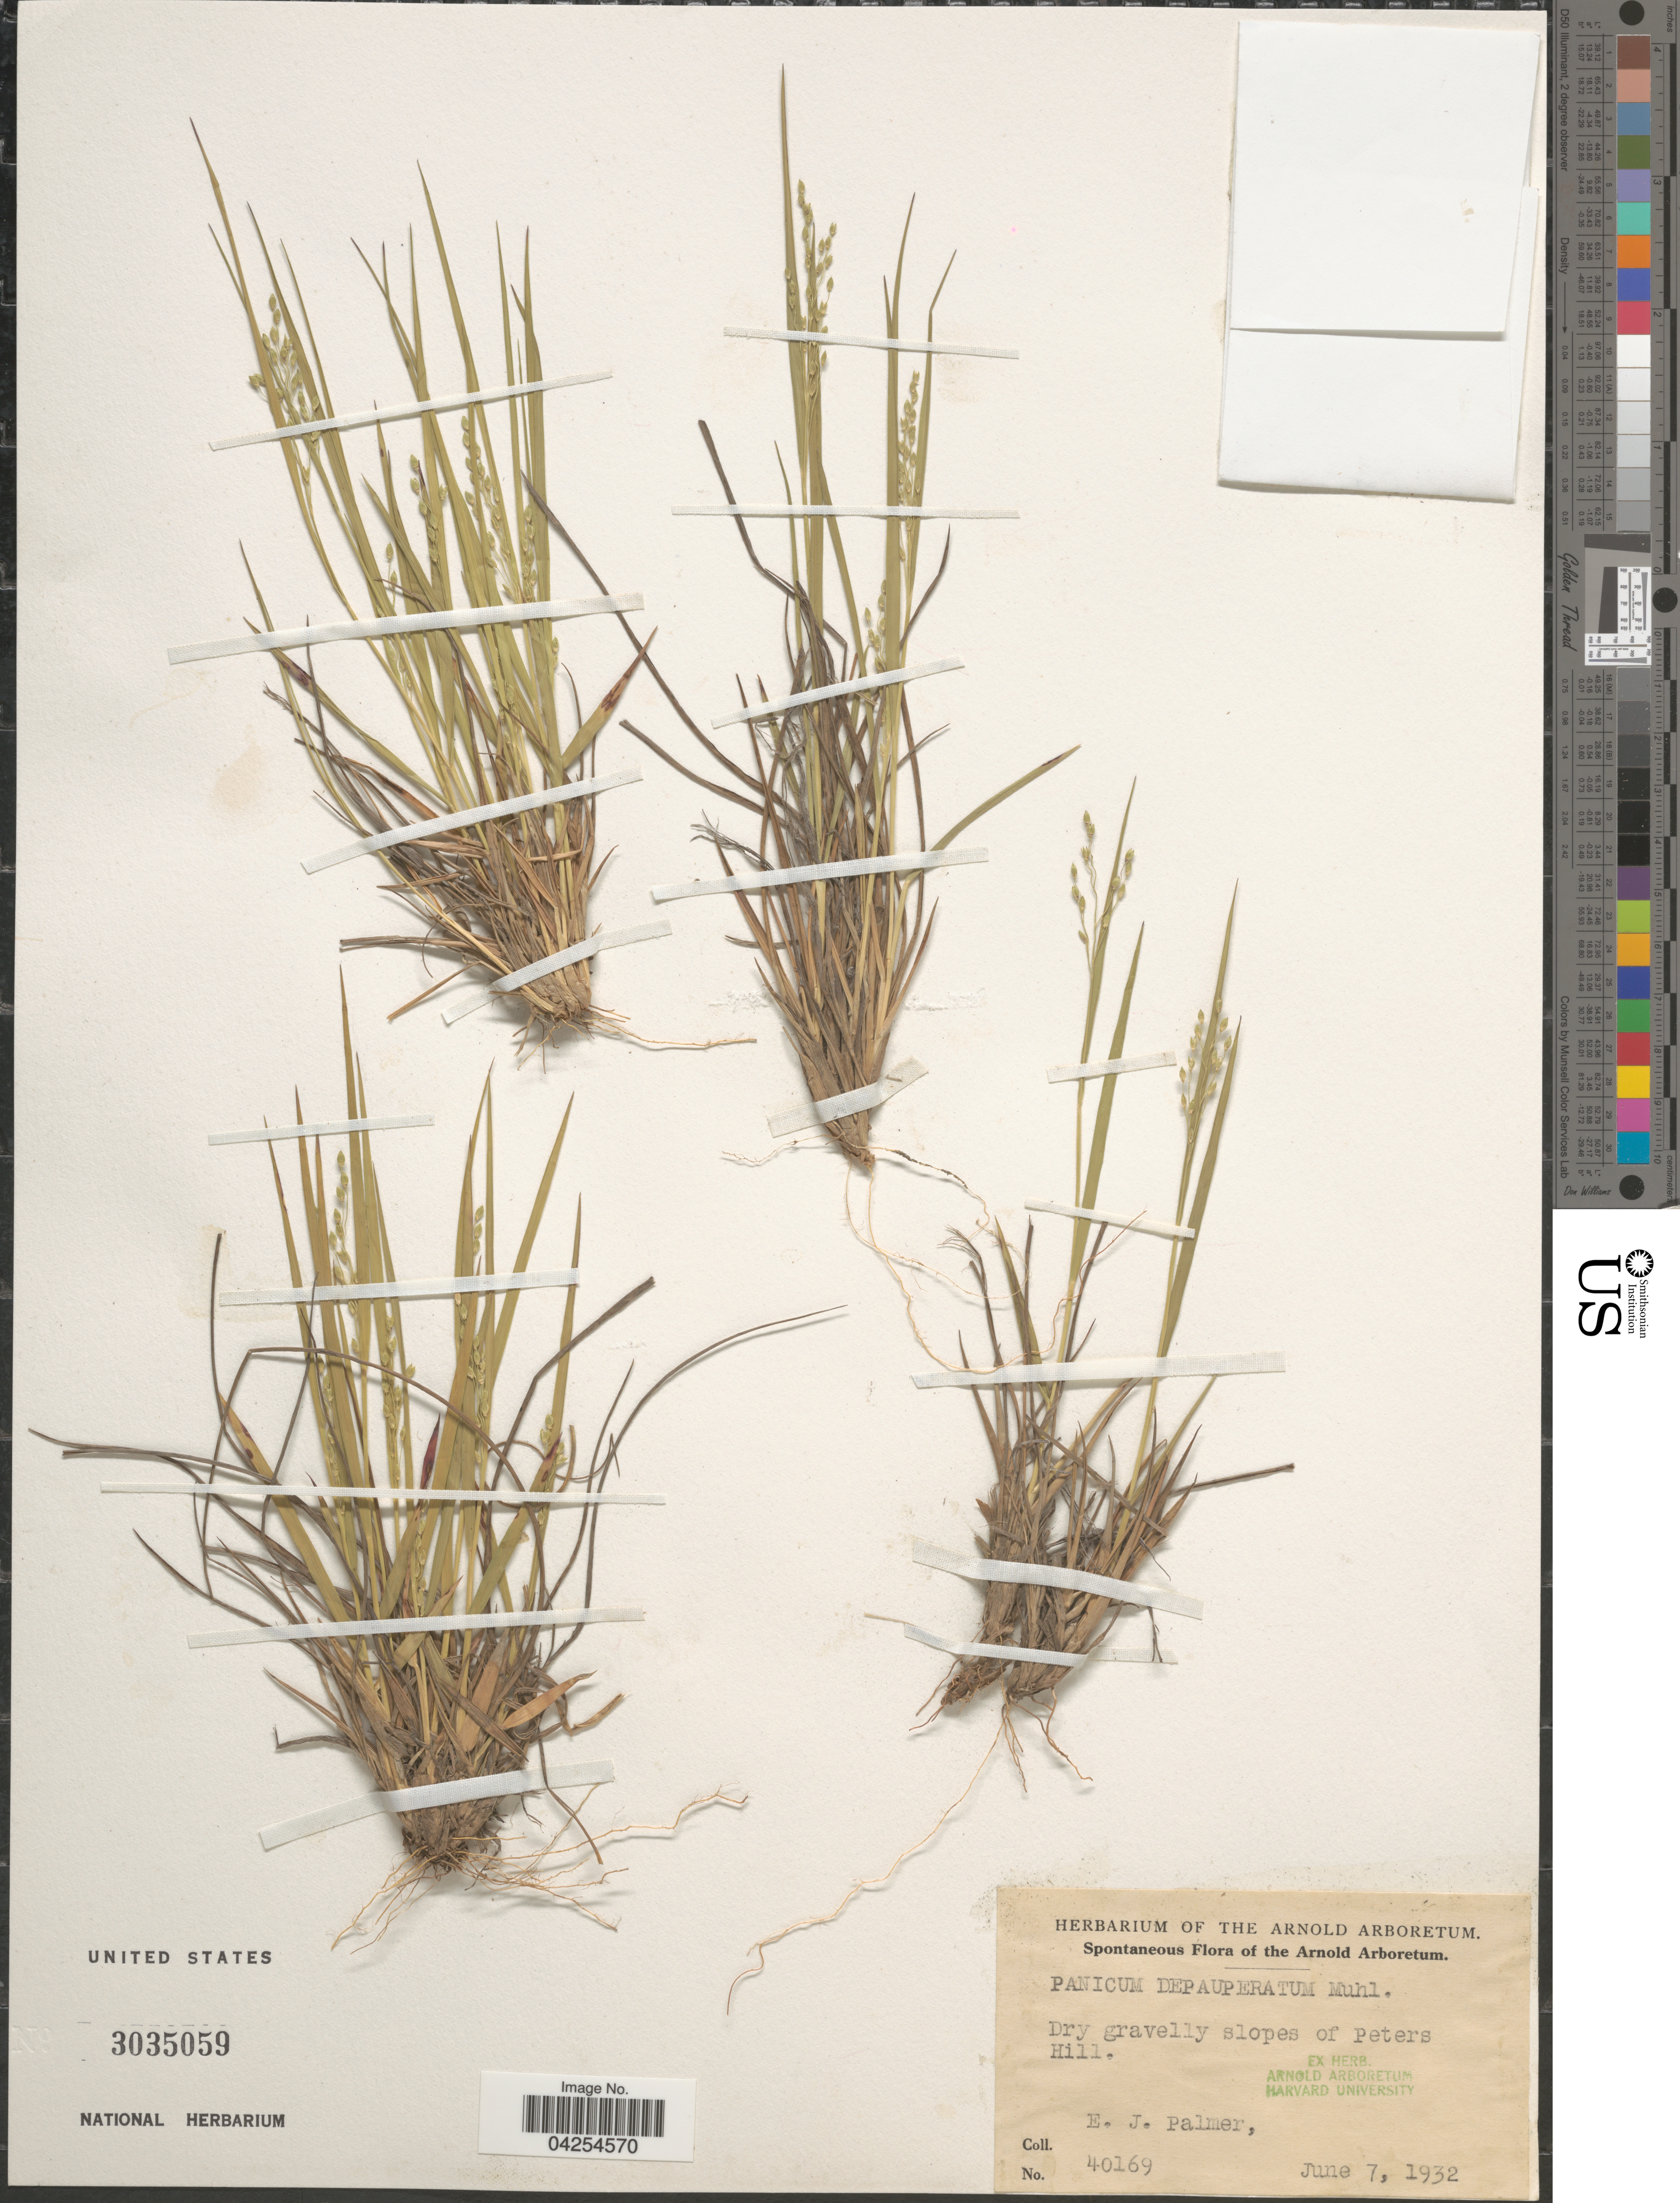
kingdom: Plantae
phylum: Tracheophyta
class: Liliopsida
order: Poales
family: Poaceae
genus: Dichanthelium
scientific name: Dichanthelium depauperatum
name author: (Muhl.) Gould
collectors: E. J. Palmer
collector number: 40169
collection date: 1932-06-07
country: United States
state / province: Massachusetts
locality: Dry gravelly slopes of Peters Hill.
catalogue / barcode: US 3035059